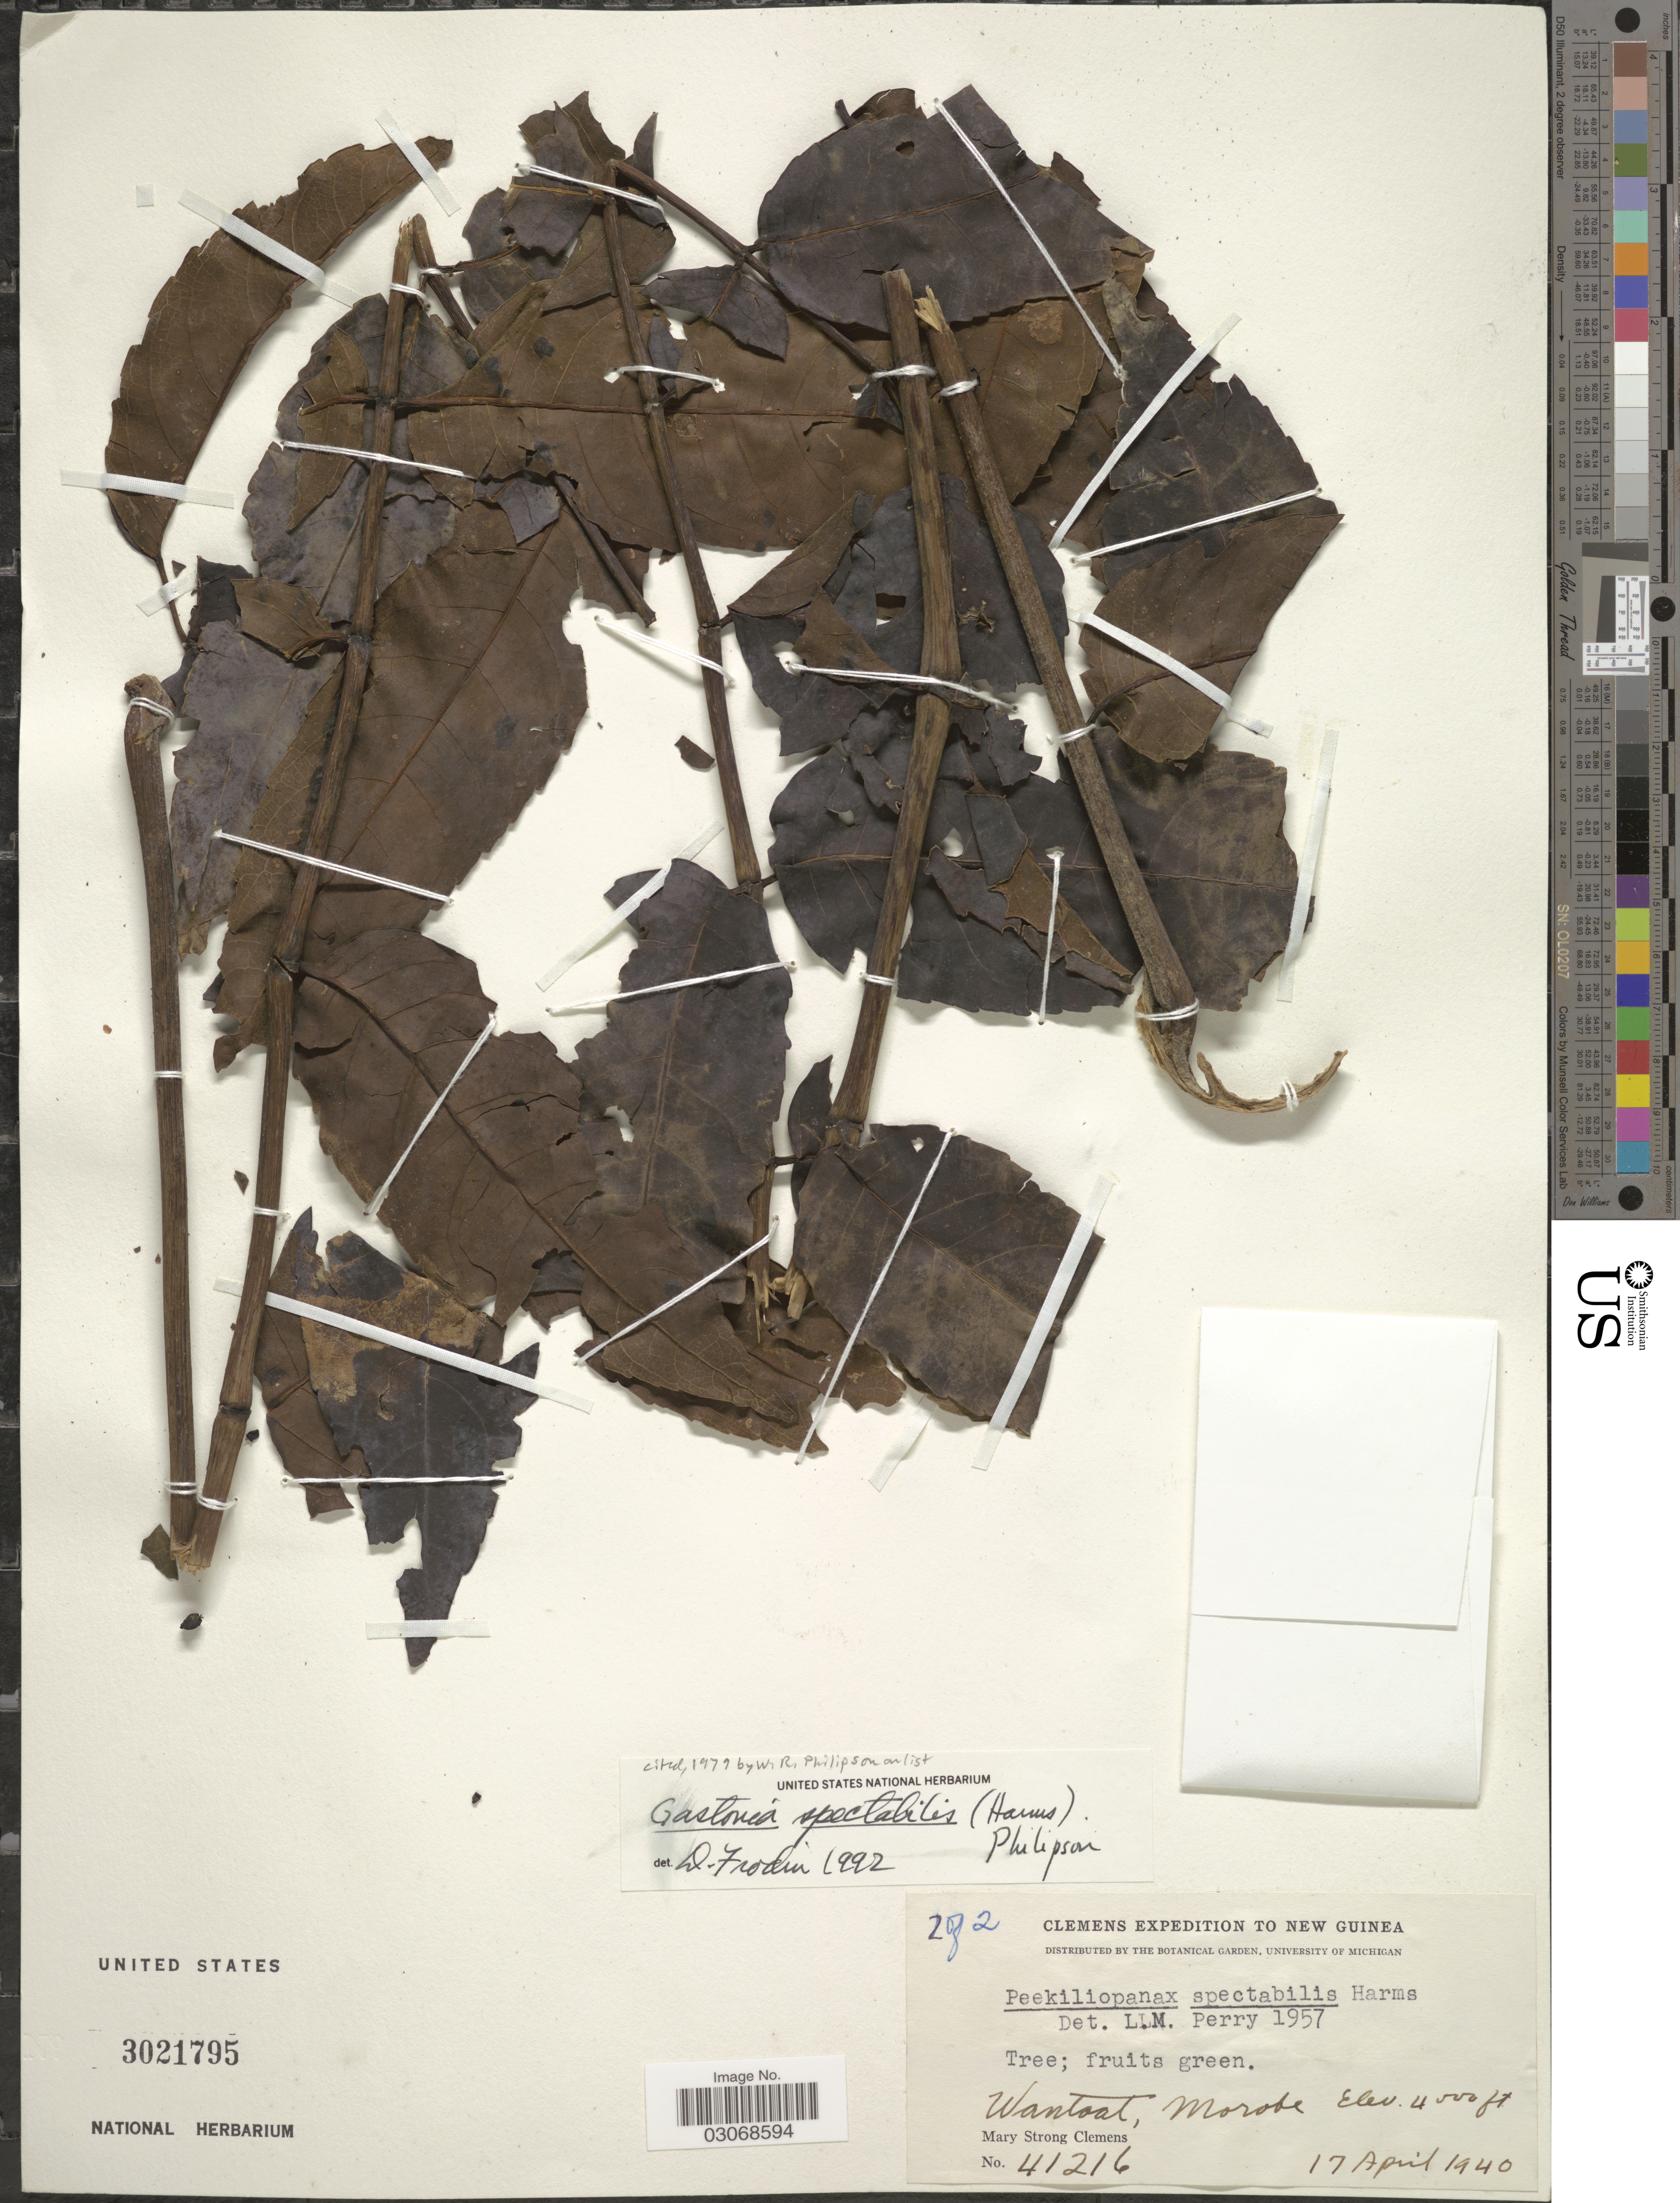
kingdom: Plantae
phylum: Tracheophyta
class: Magnoliopsida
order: Apiales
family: Araliaceae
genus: Gastonia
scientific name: Gastonia spectabilis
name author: (Harms) Philipson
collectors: M. S. Clemens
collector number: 41216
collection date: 1940-04-17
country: Papua New Guinea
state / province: Morobe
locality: New Guinea, Wantoat, Morobe.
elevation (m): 1219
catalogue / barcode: US 3021795